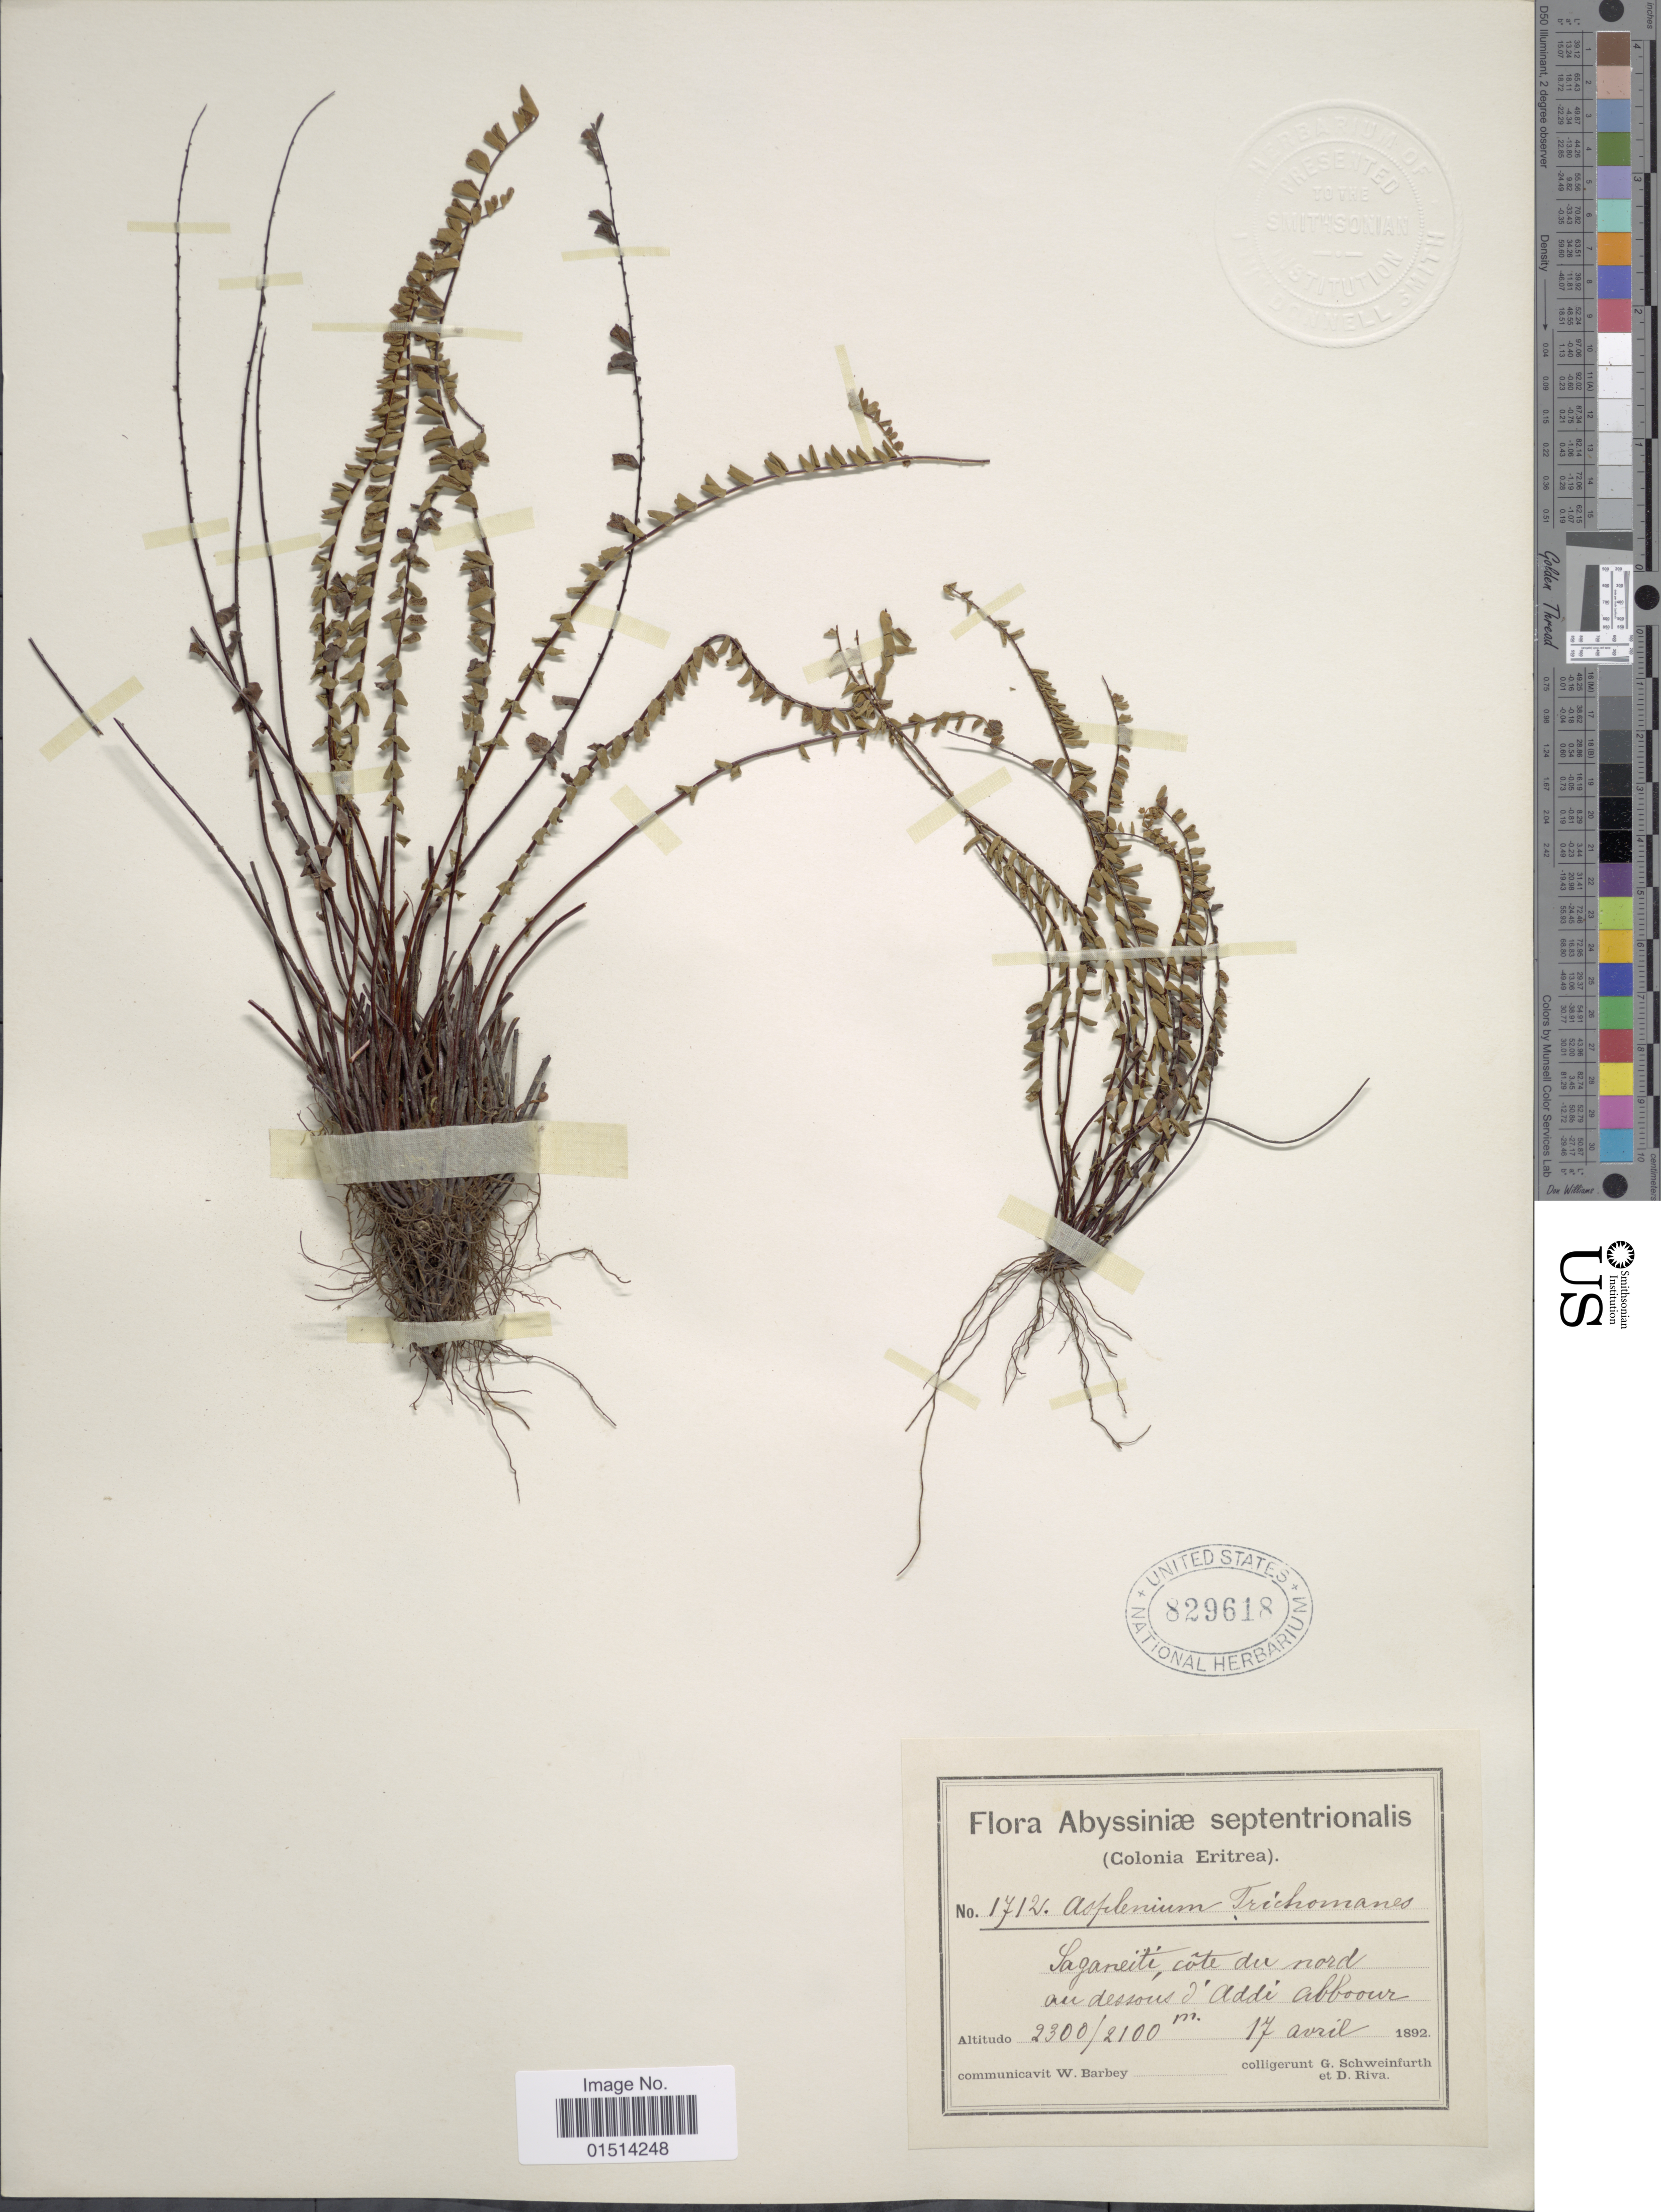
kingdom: Plantae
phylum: Tracheophyta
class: Polypodiopsida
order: Polypodiales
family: Aspleniaceae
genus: Asplenium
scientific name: Asplenium trichomanes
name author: L.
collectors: G. A. Schweinfurth (herbarium) & D. Riva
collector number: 1712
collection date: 1892-04-17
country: Eritrea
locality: Abyssiniae septentrionalis, Saganeiti, cote au nord au dessous I'Addi abboour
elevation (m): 2100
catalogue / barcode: US 829618